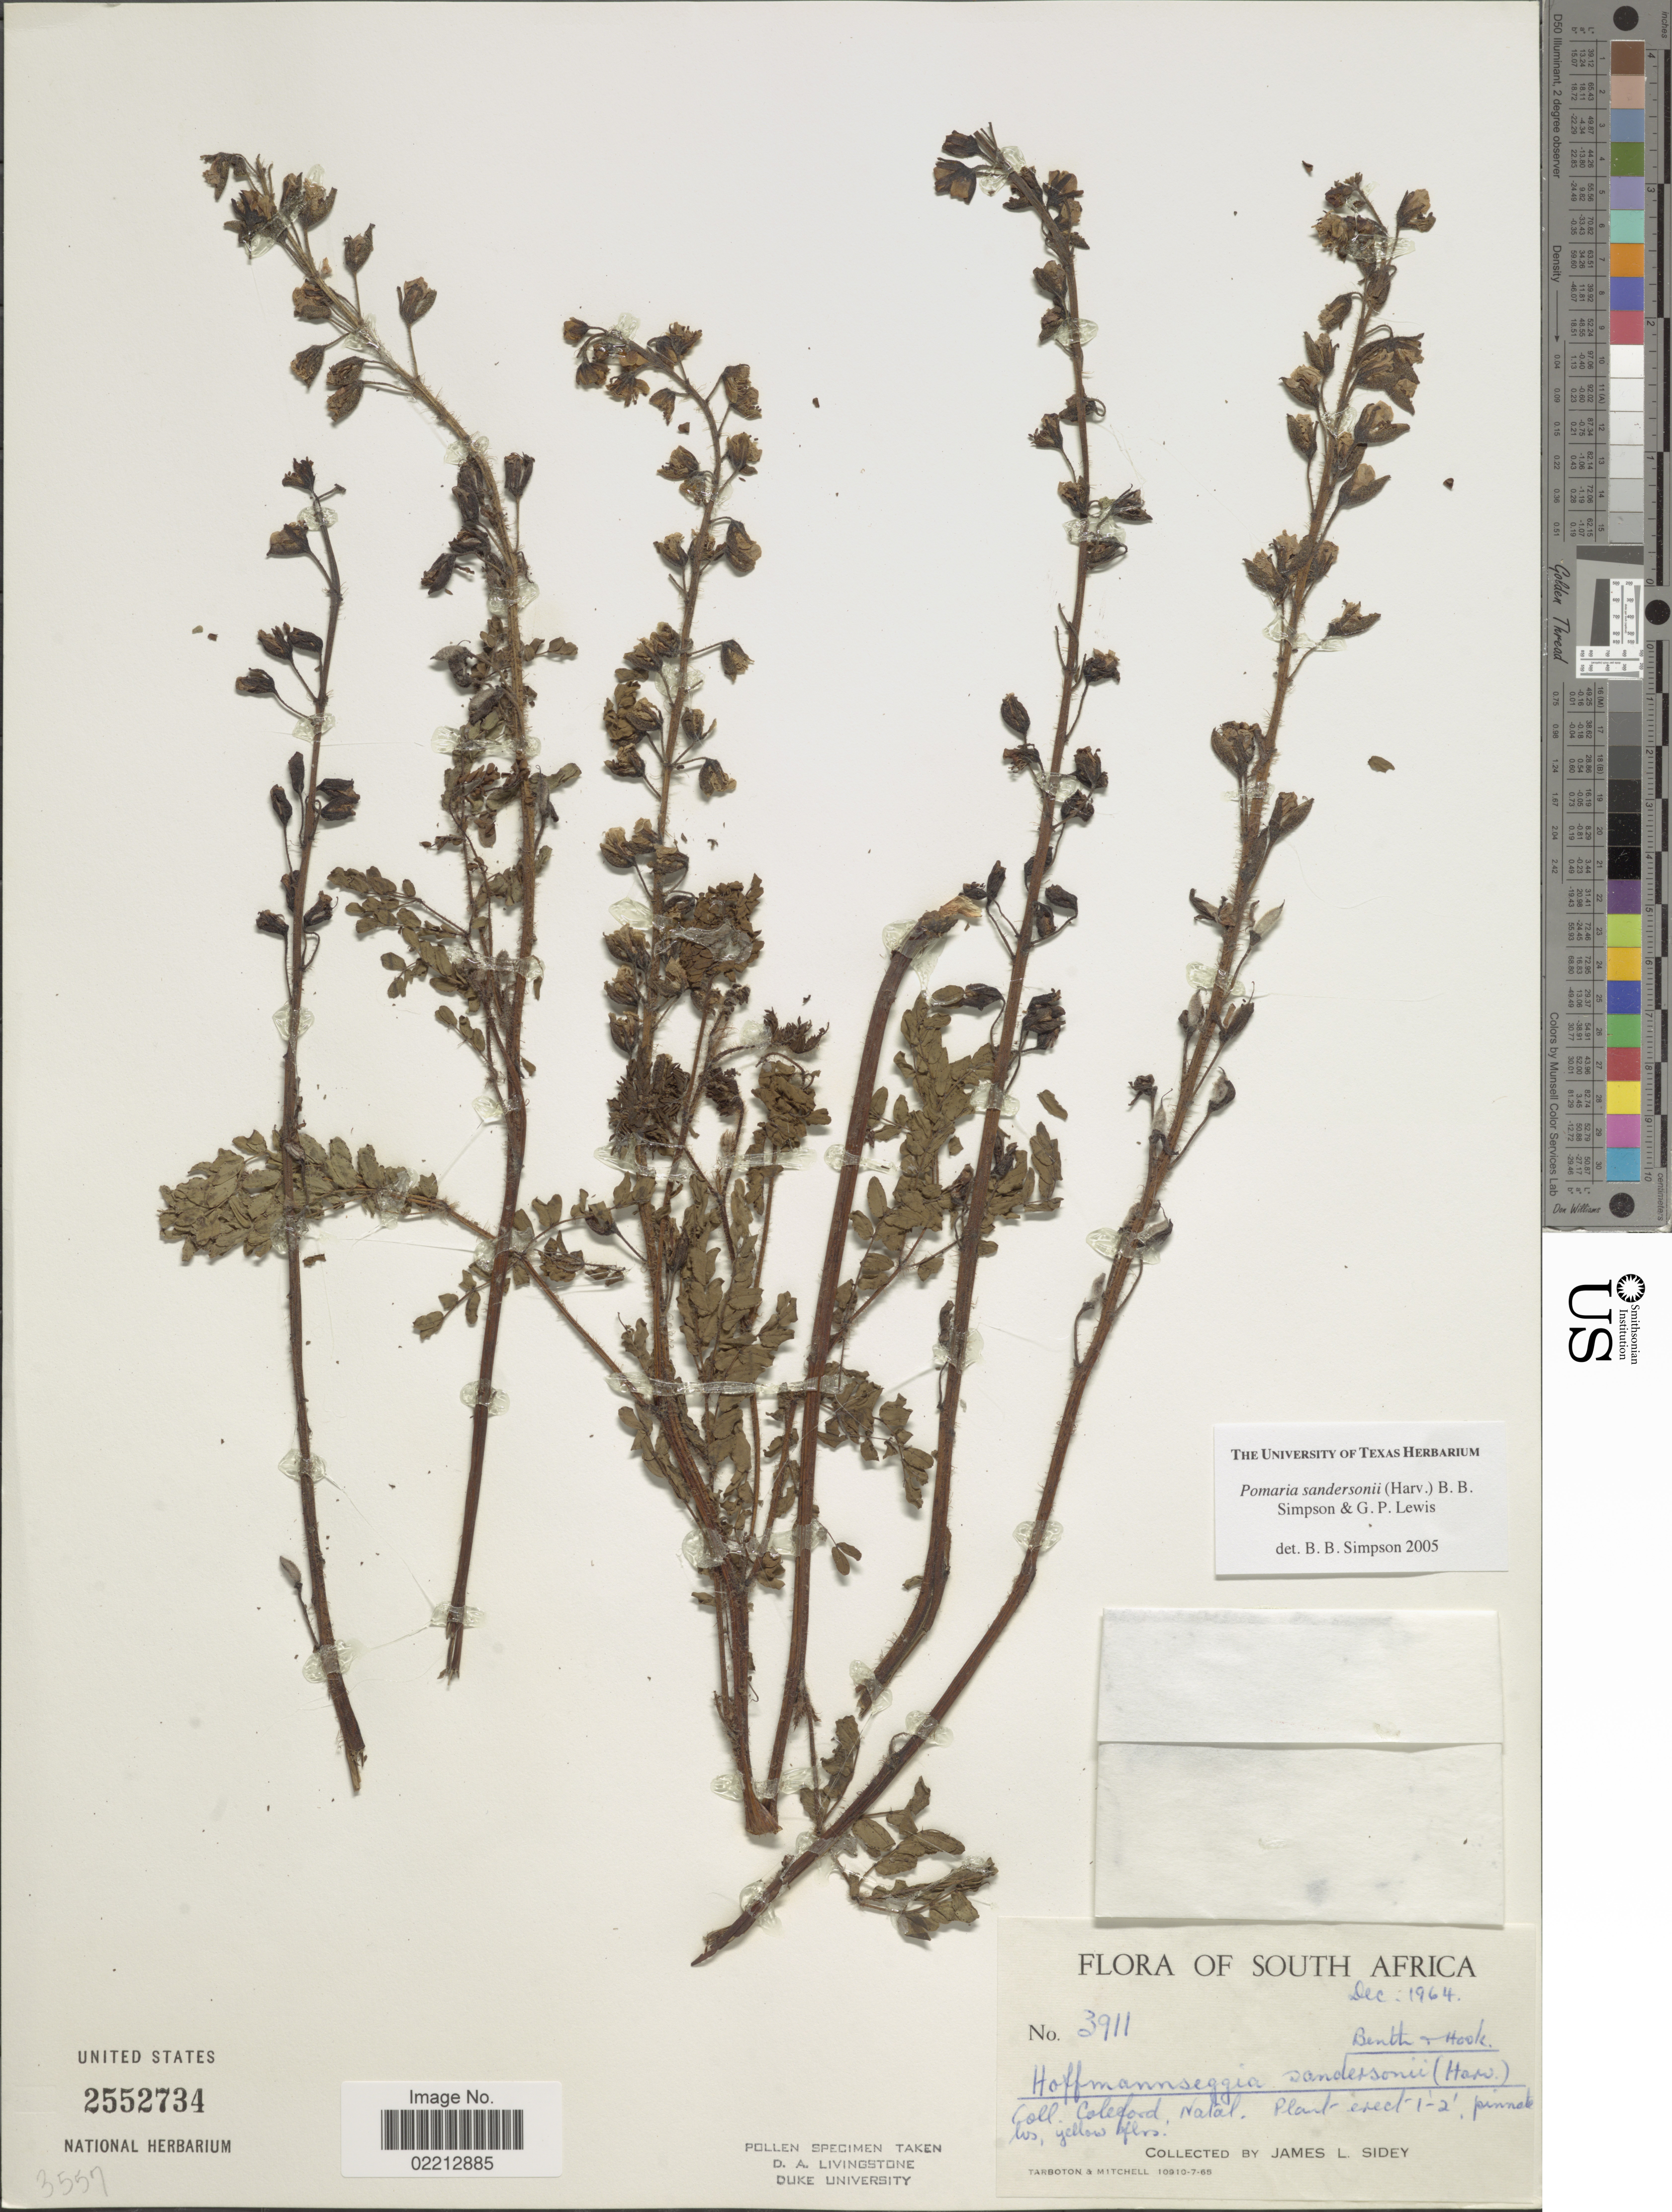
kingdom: Plantae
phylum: Tracheophyta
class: Magnoliopsida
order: Fabales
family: Fabaceae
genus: Pomaria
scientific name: Pomaria sandersonii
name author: (Harv.) B.B. Simpson & G.P. Lewis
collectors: J. L. Sidey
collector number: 3911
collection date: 1964-12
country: South Africa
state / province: KwaZulu-Natal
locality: Coleford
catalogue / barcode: US 2552734